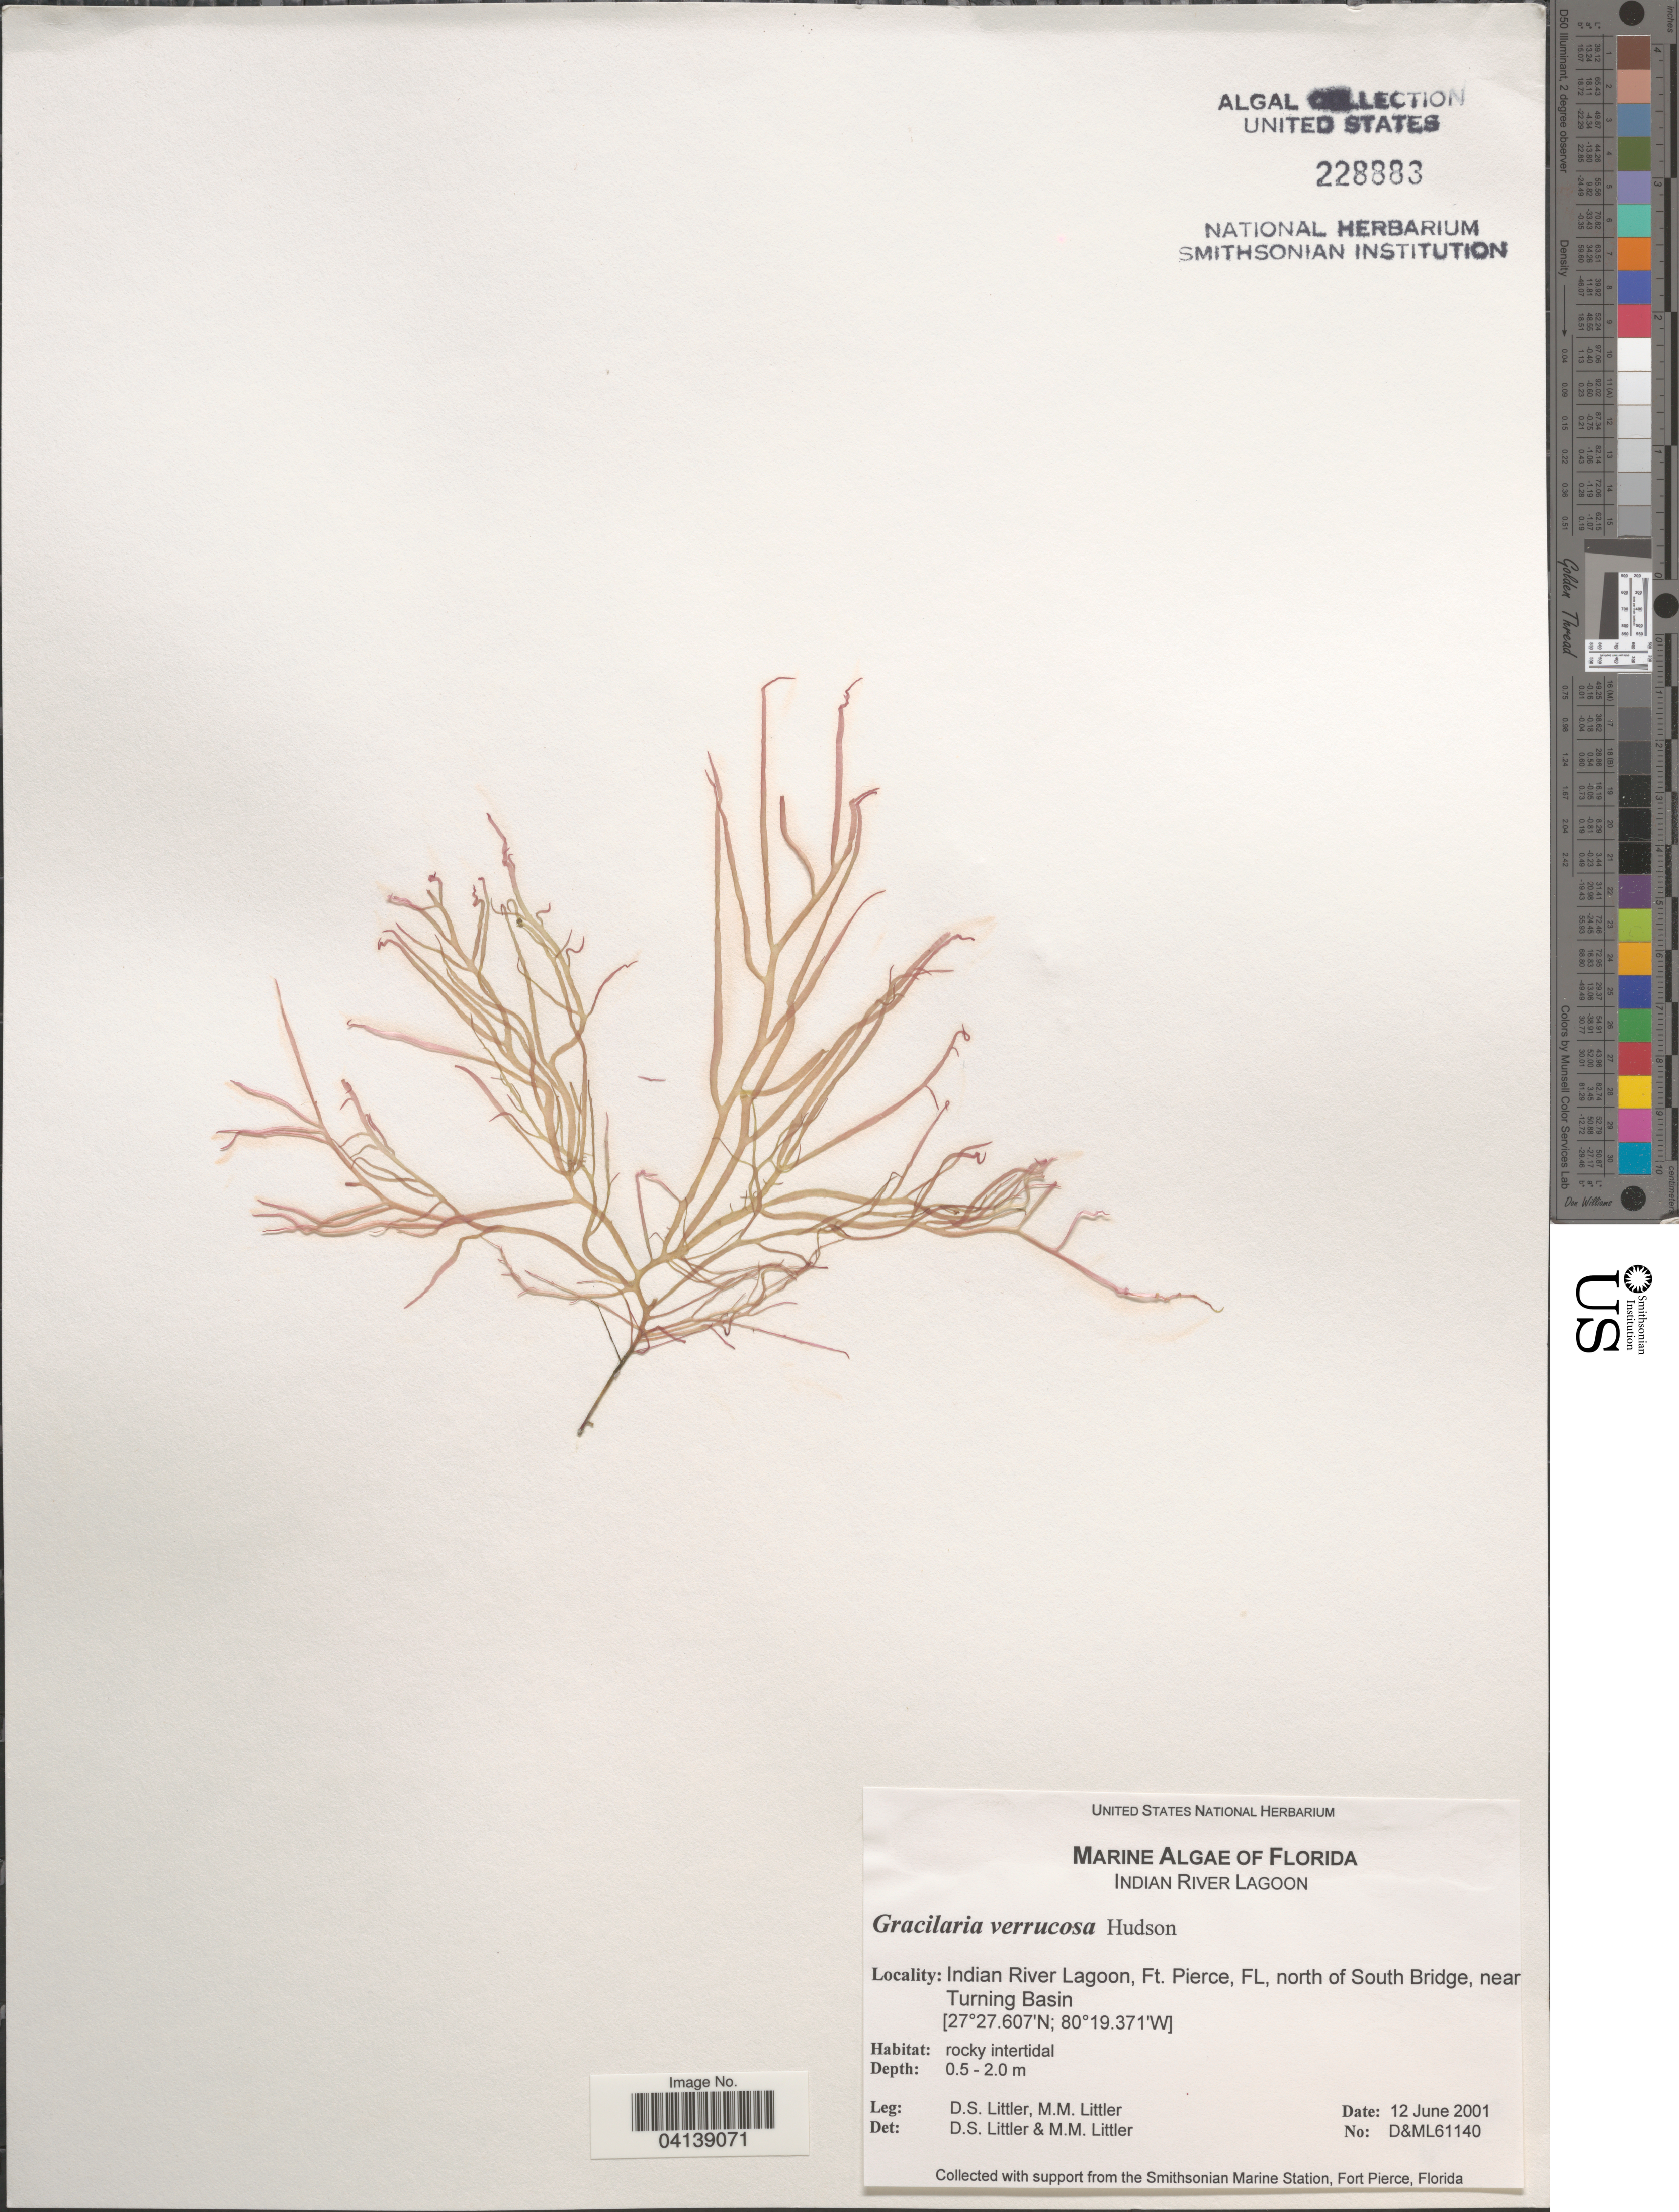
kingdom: Plantae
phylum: Rhodophyta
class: Florideophyceae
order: Gracilariales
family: Gracilariaceae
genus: Gracilariopsis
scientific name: Gracilariopsis longissima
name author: (S.G. Gmel.) Steentoft et al.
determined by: Algae name updating Project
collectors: D. S. Littler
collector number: D&ML61140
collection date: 2001-06-12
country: United States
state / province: Florida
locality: Indian River Lagoon, Ft. Pierce, north of South Bridge, near Turning Basin.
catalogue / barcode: US 228883